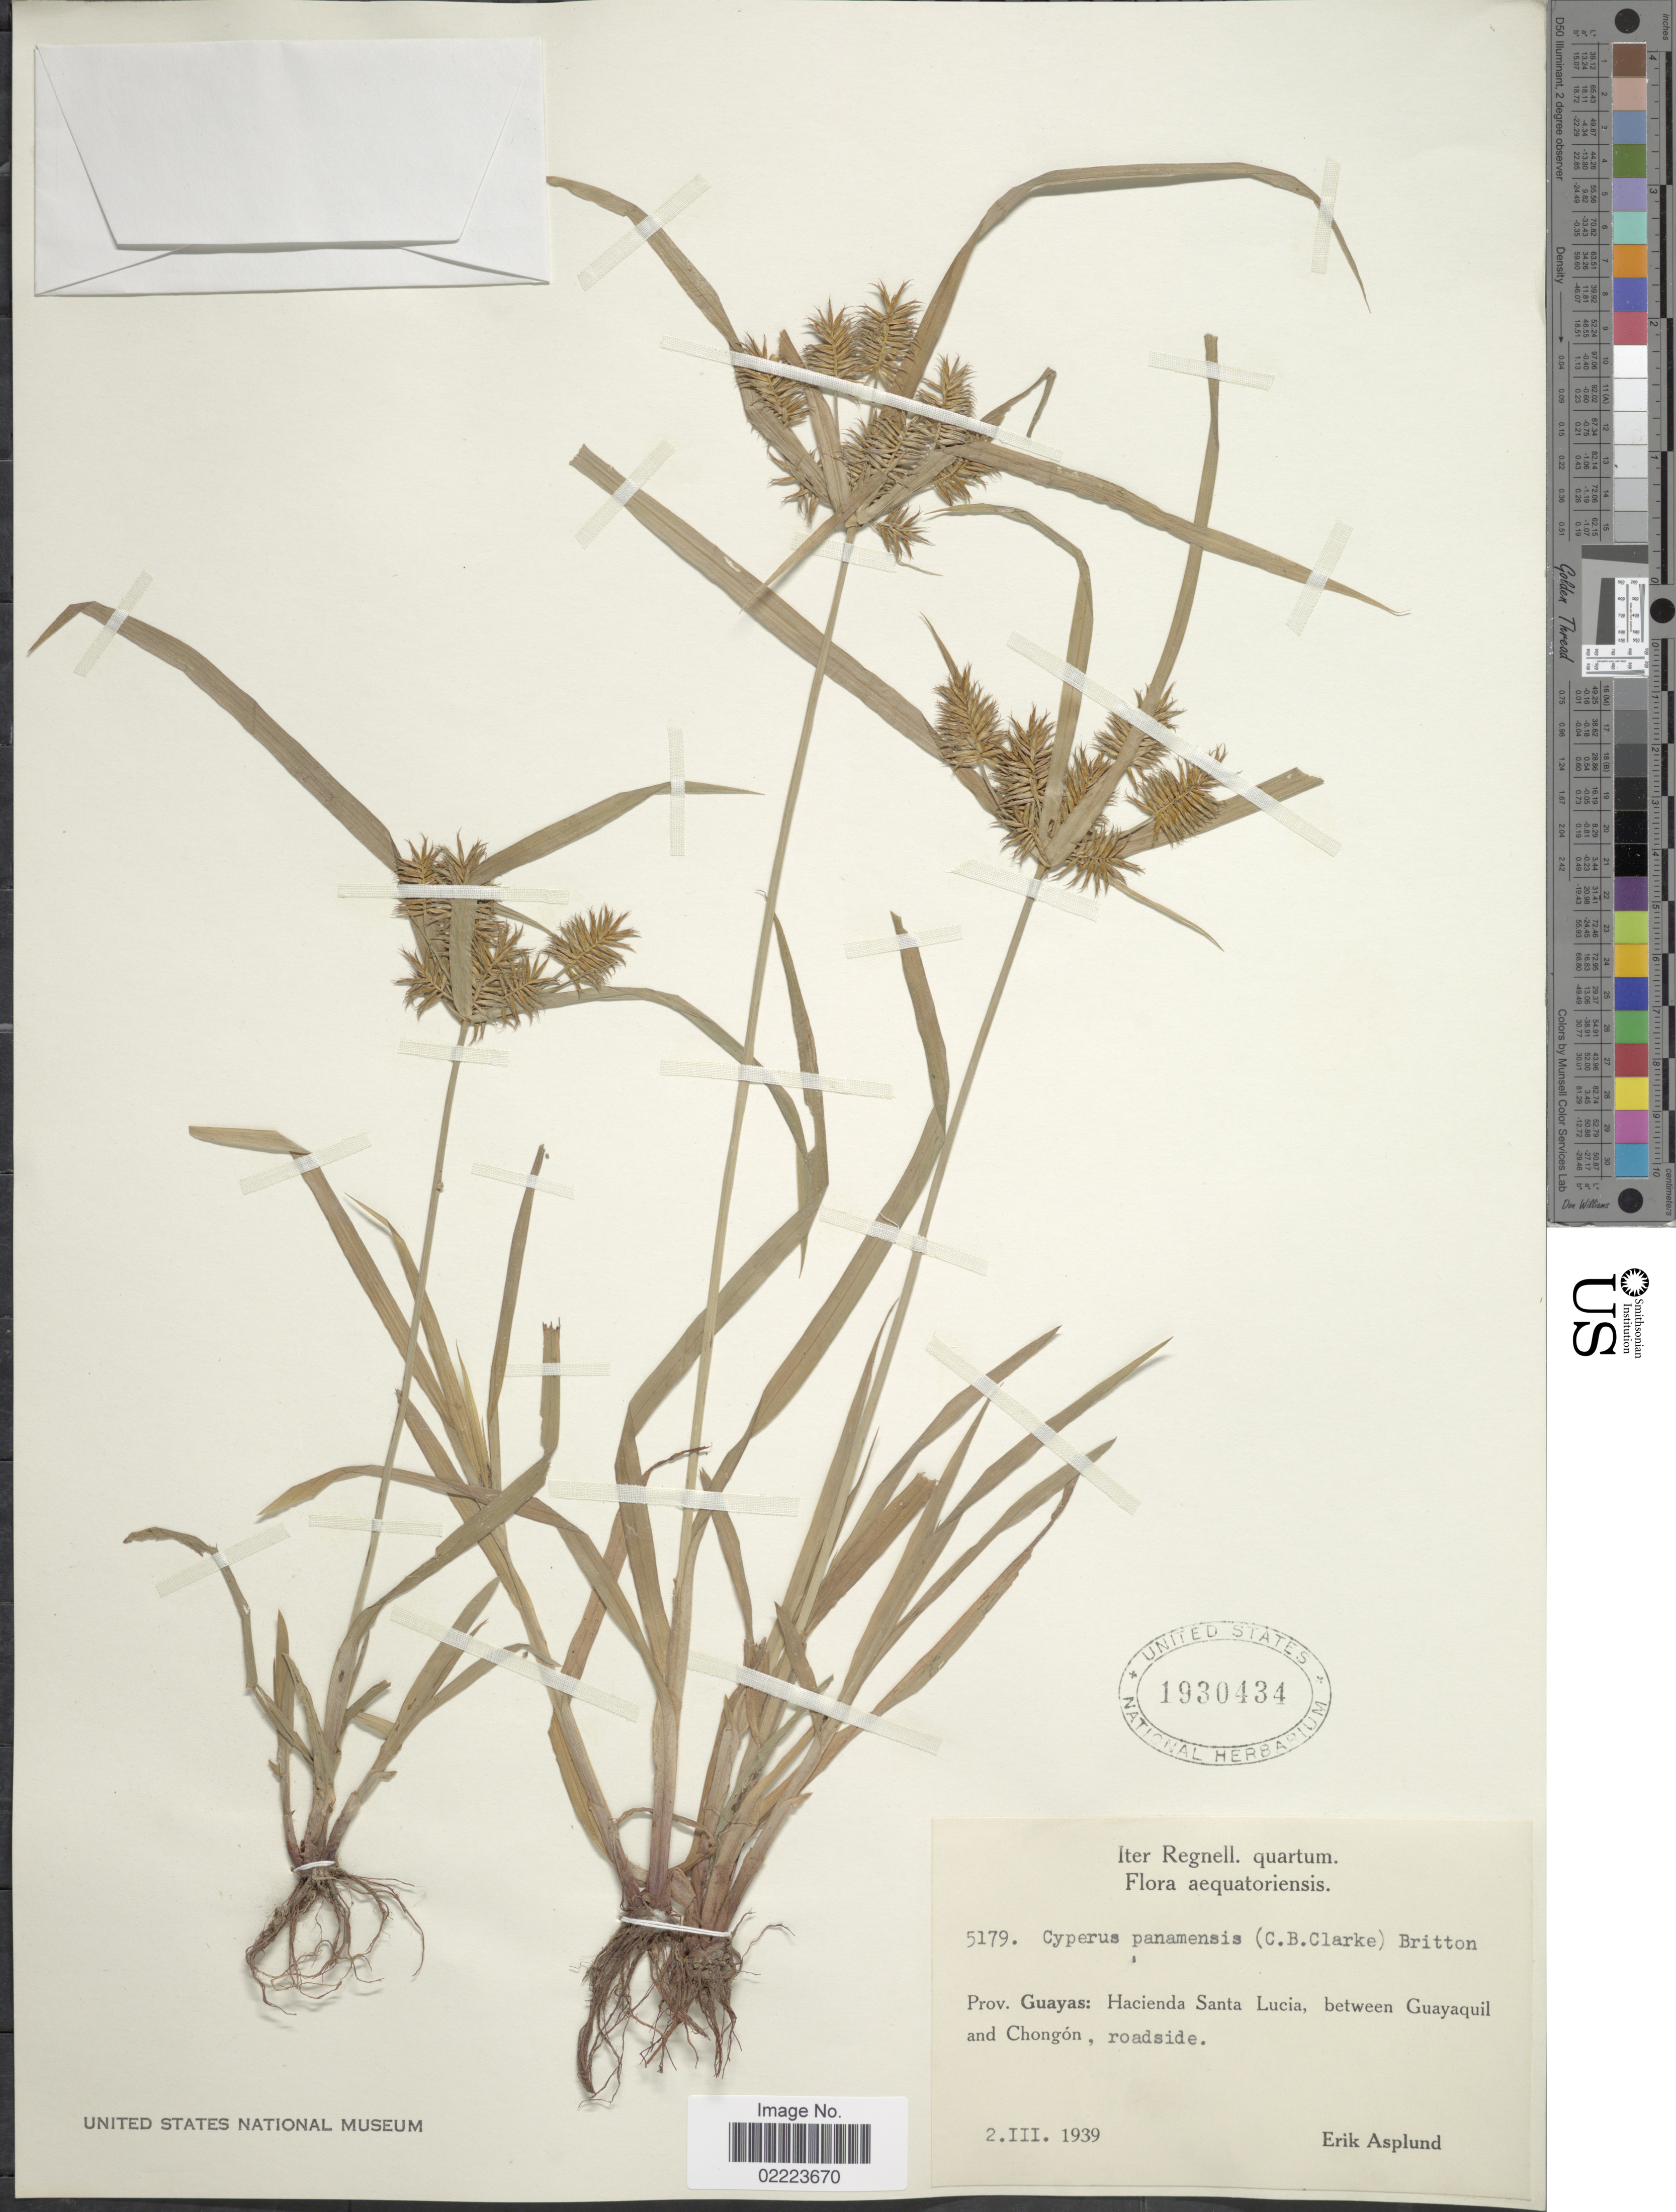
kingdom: Plantae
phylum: Tracheophyta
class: Liliopsida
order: Poales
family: Cyperaceae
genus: Cyperus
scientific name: Cyperus panamensis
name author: (C.B. Clarke) Britton ex Standl.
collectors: E. Asplund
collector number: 5179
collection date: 1939-03-02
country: Ecuador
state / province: Guayas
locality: Hacienda Santa Lucia, between Guayaquil and Chongon, roadside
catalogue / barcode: US 1930434